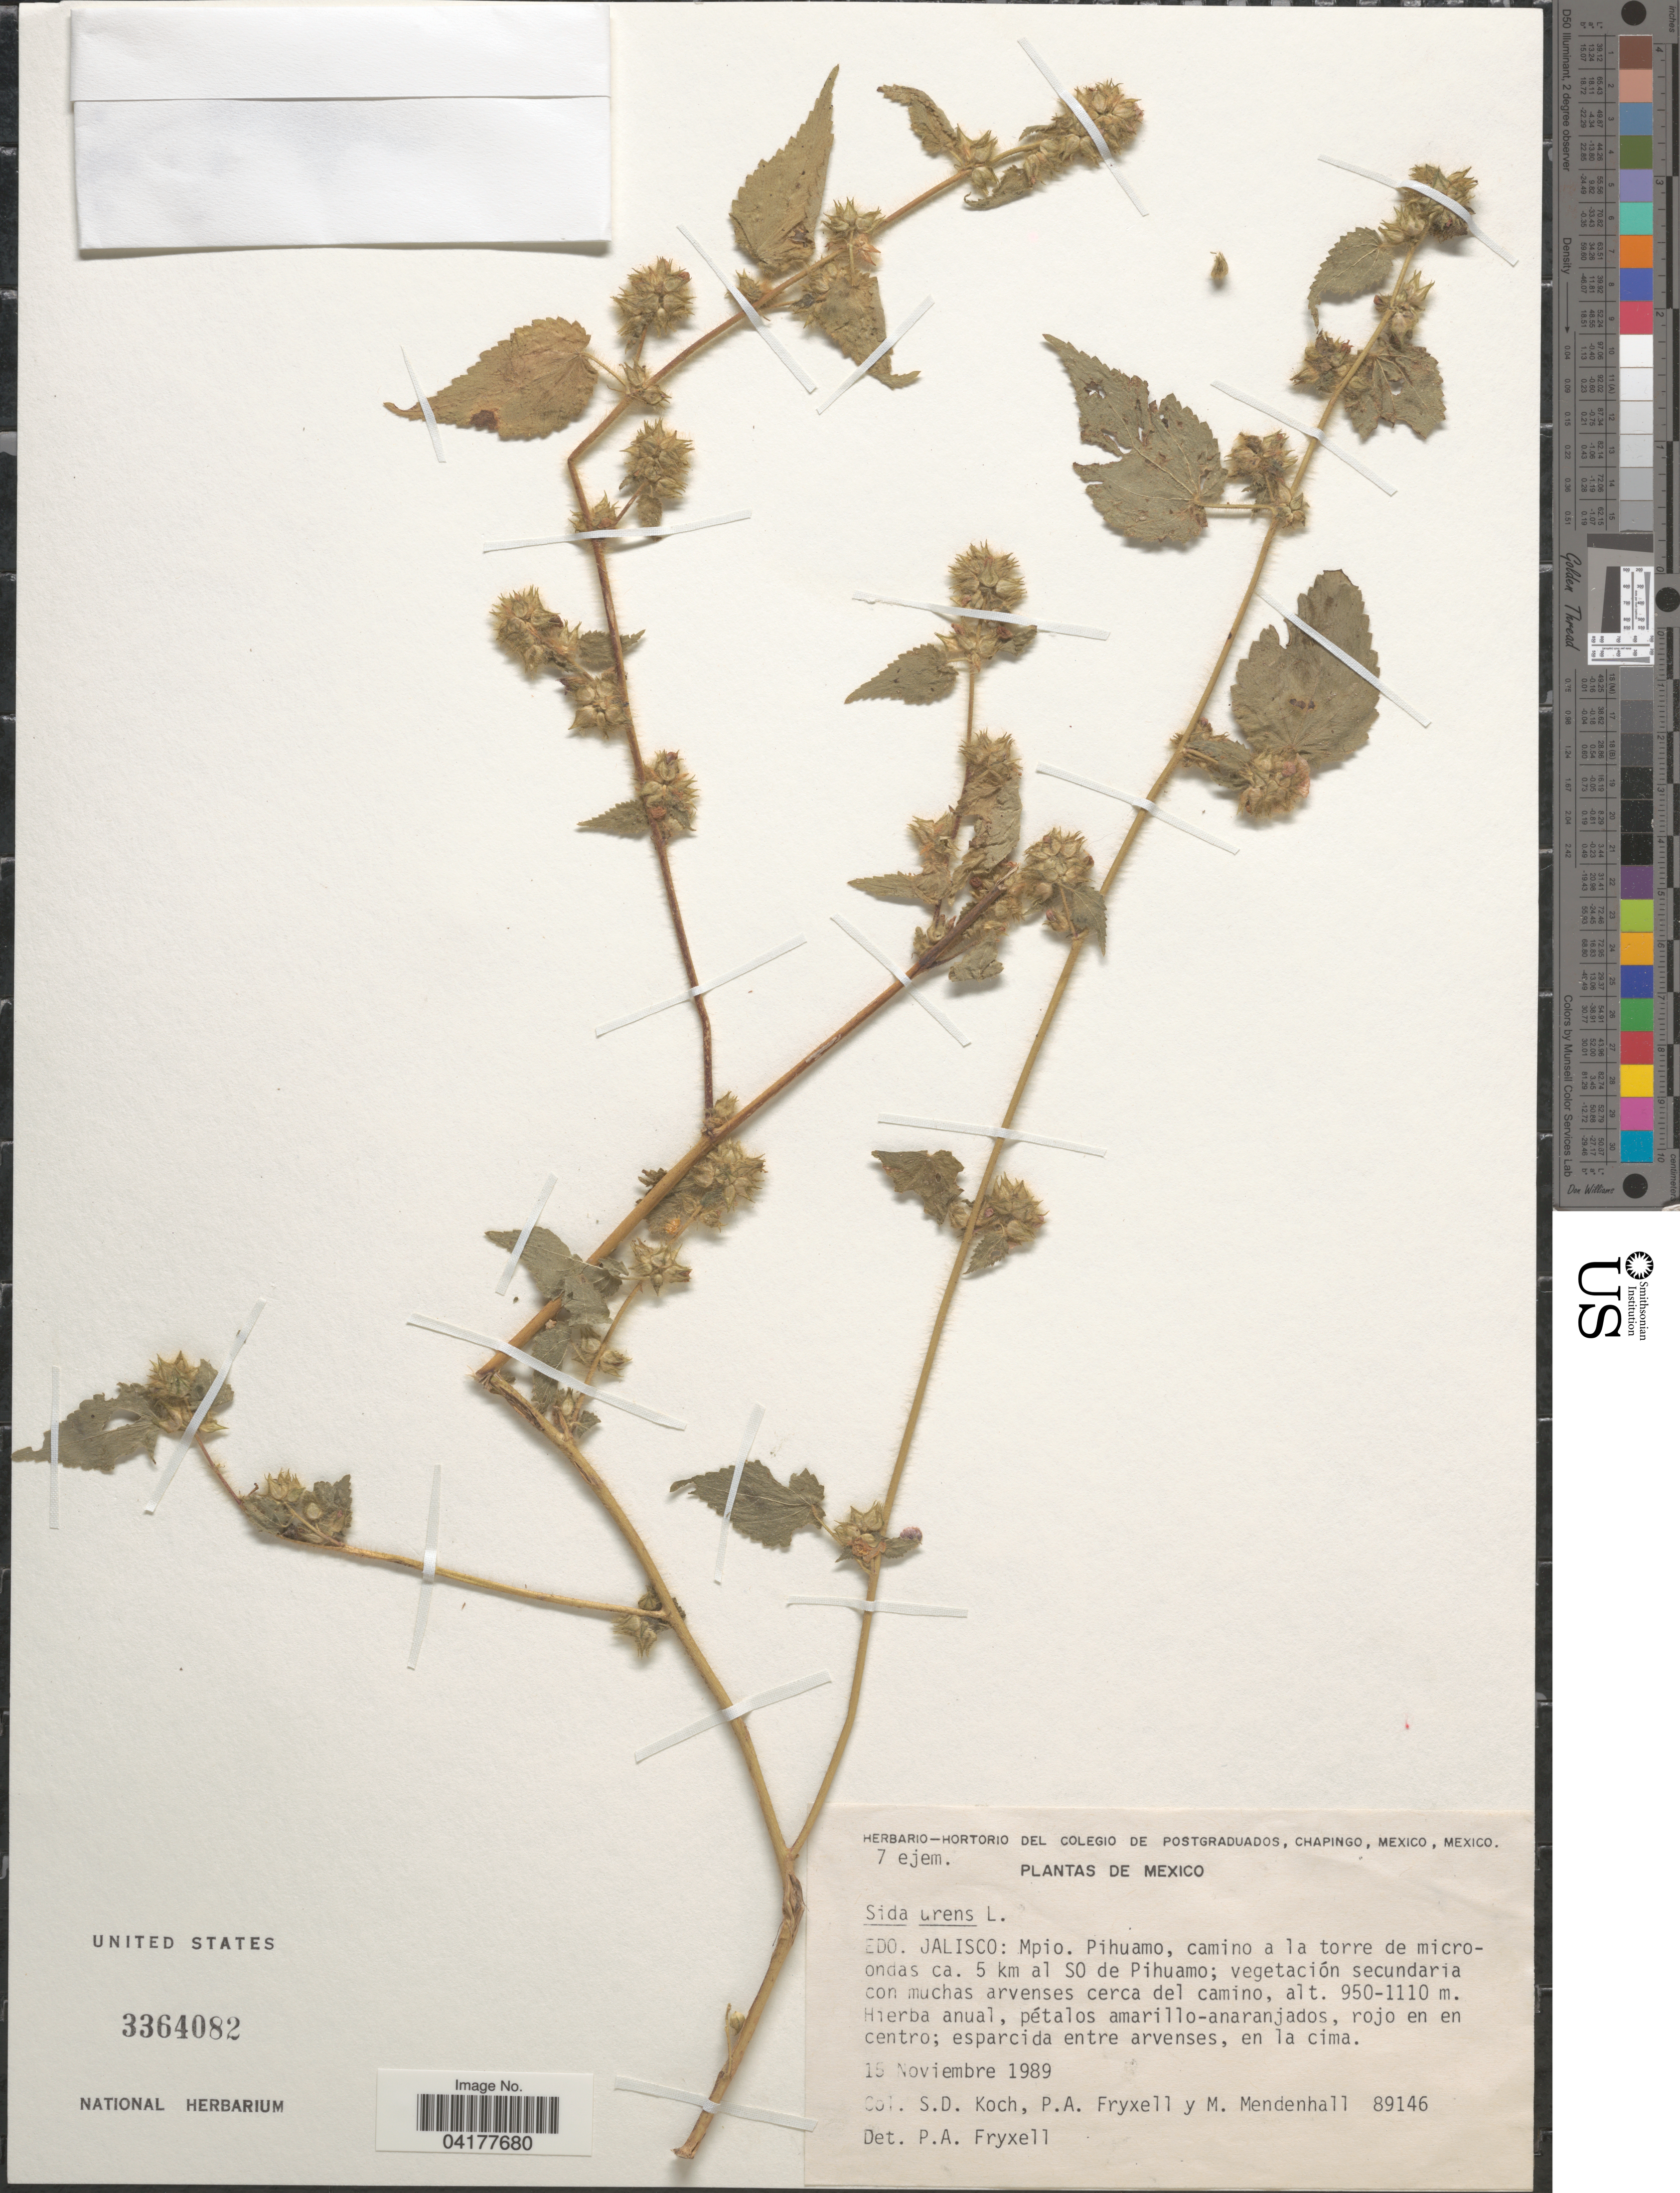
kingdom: Plantae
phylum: Tracheophyta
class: Magnoliopsida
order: Malvales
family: Malvaceae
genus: Sida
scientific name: Sida urens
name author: L.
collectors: S. Koch, P. A. Fryxell & M. Mendenhall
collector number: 89146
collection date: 1989-11-15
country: Mexico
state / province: Jalisco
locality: Mpio. Pihuamo, camino a la torre de microondas ca. 5 km al SO de Pihuamo.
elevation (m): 950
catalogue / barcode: US 3364082